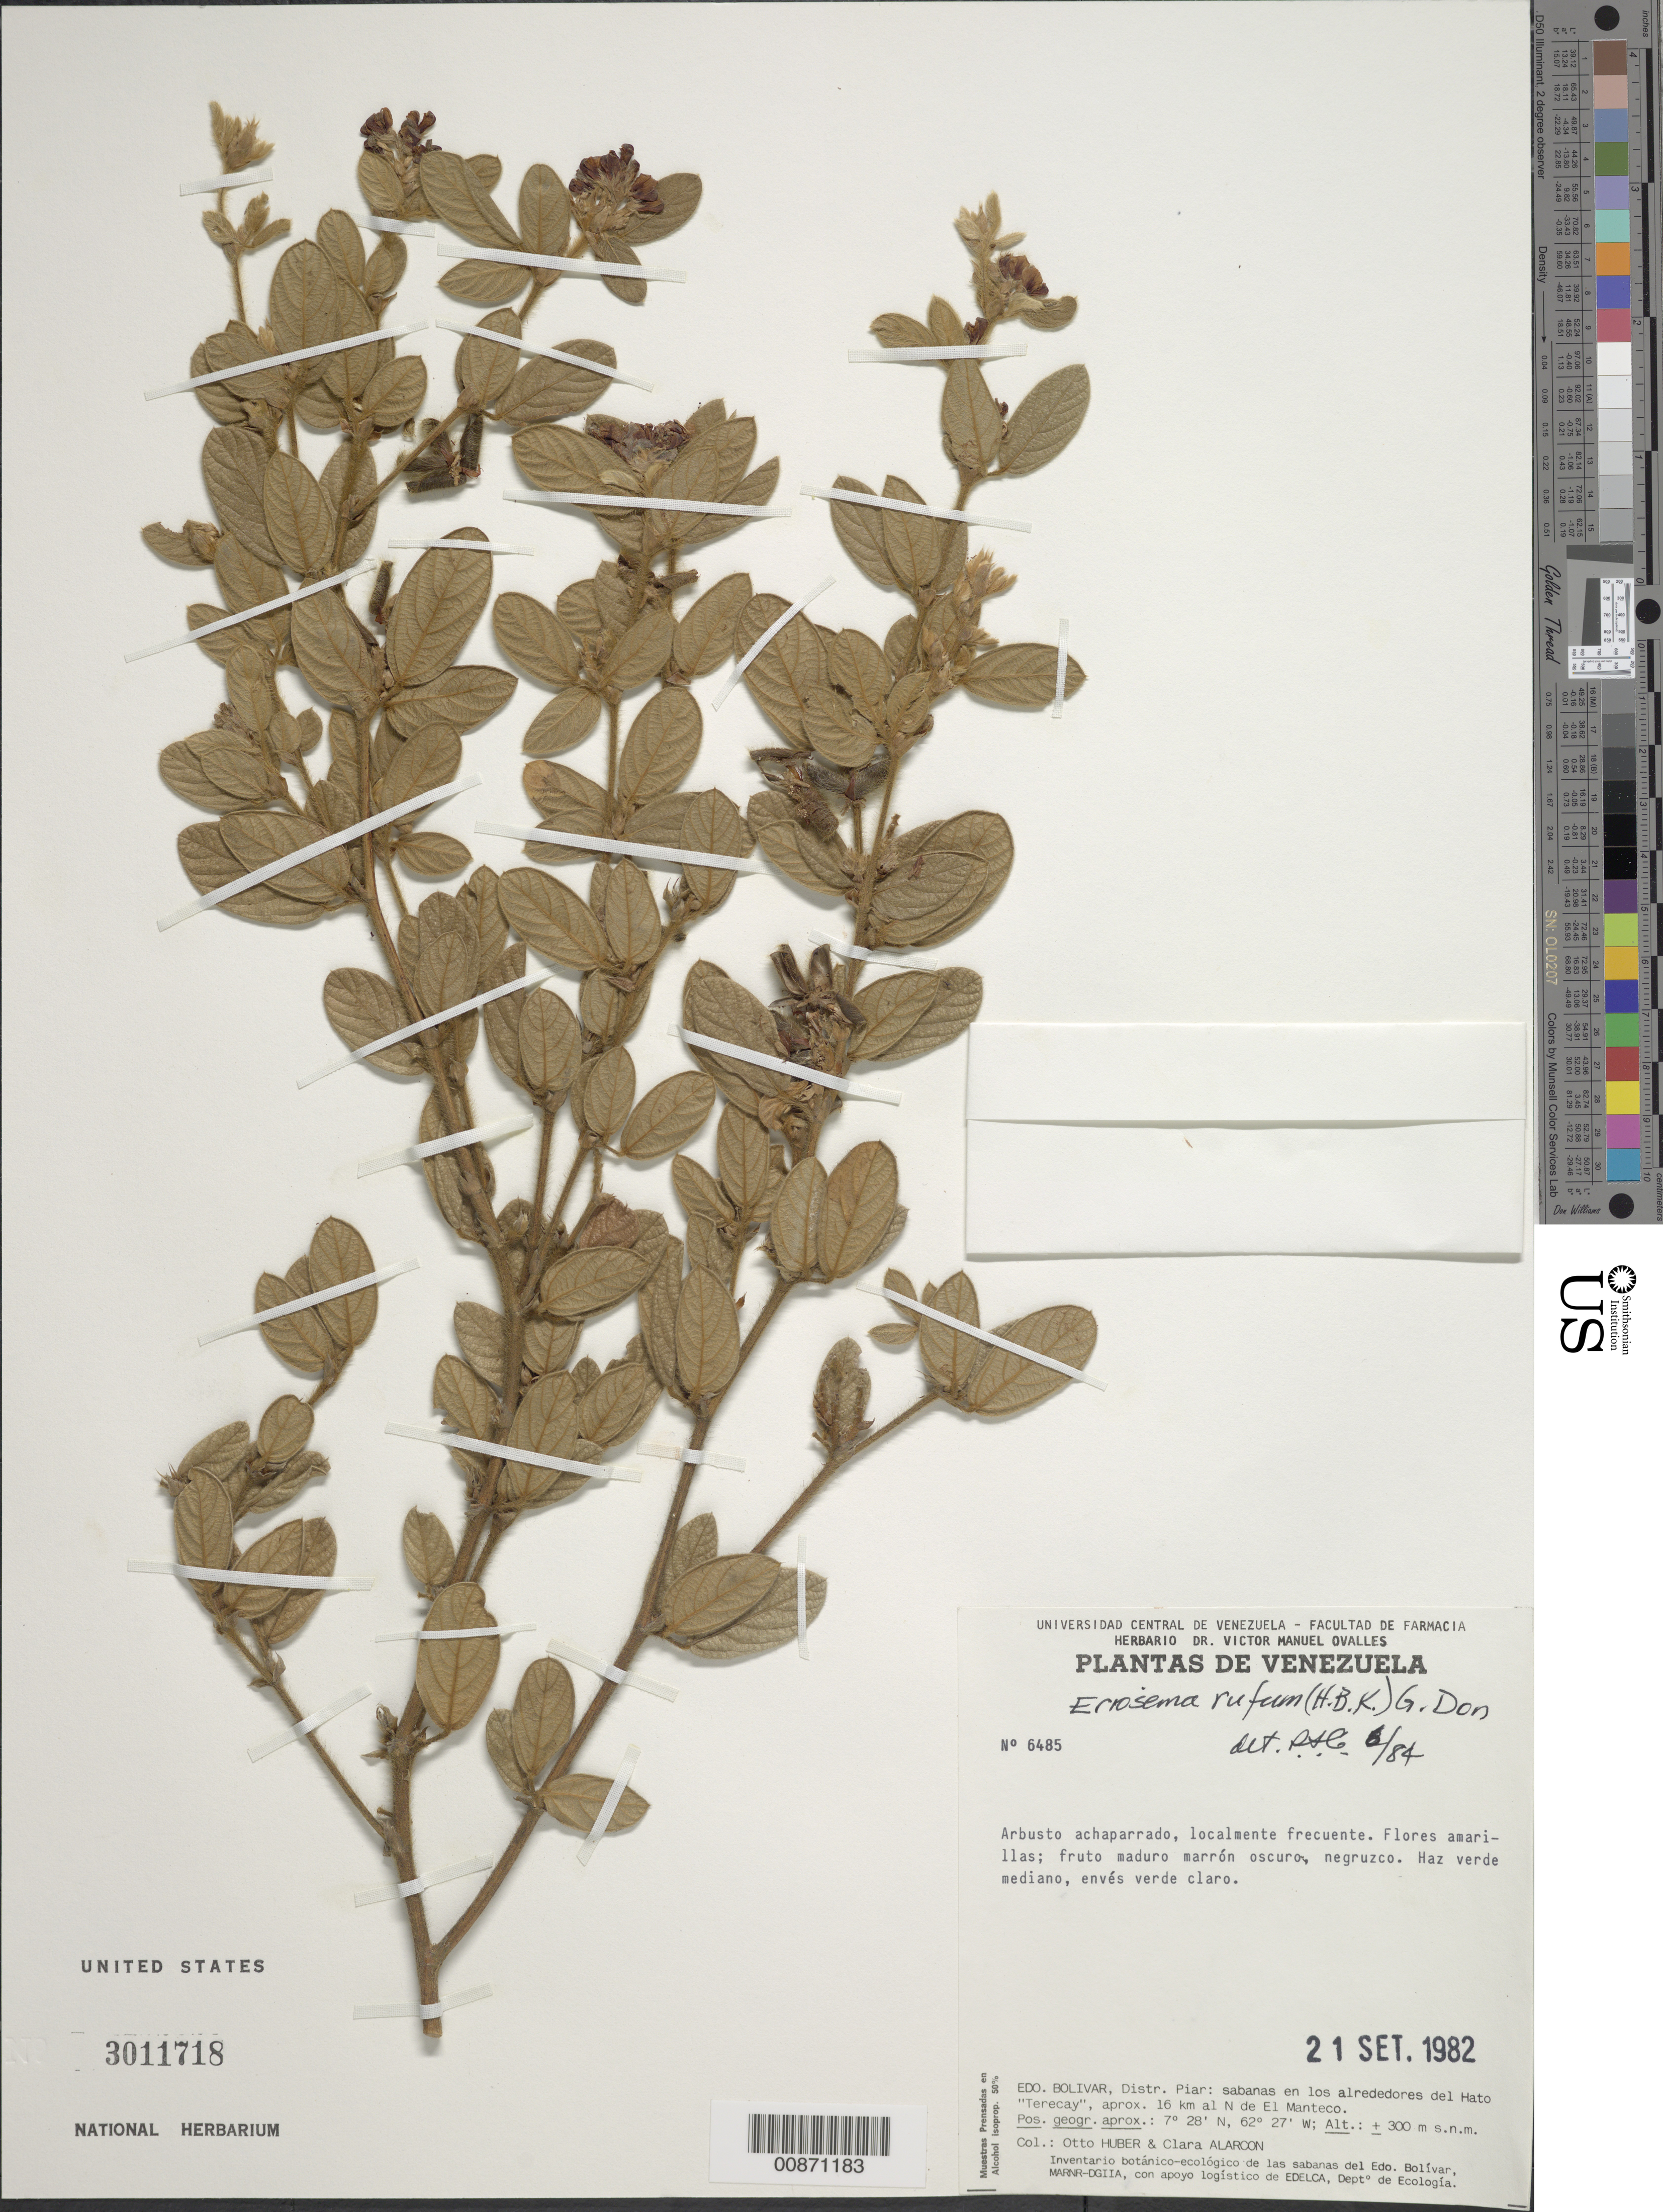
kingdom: Plantae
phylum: Tracheophyta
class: Magnoliopsida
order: Fabales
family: Fabaceae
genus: Eriosema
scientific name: Eriosema rufum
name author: (Kunth) G. Don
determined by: Cowan, R. S.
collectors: O. Huber & C. Alarcon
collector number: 6485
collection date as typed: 21-Sep-82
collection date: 1982-09-21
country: Venezuela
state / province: Bolívar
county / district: Piar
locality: Hato "Terecay", aprox. 16 km N de El Manteco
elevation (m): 300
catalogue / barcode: US 3011718